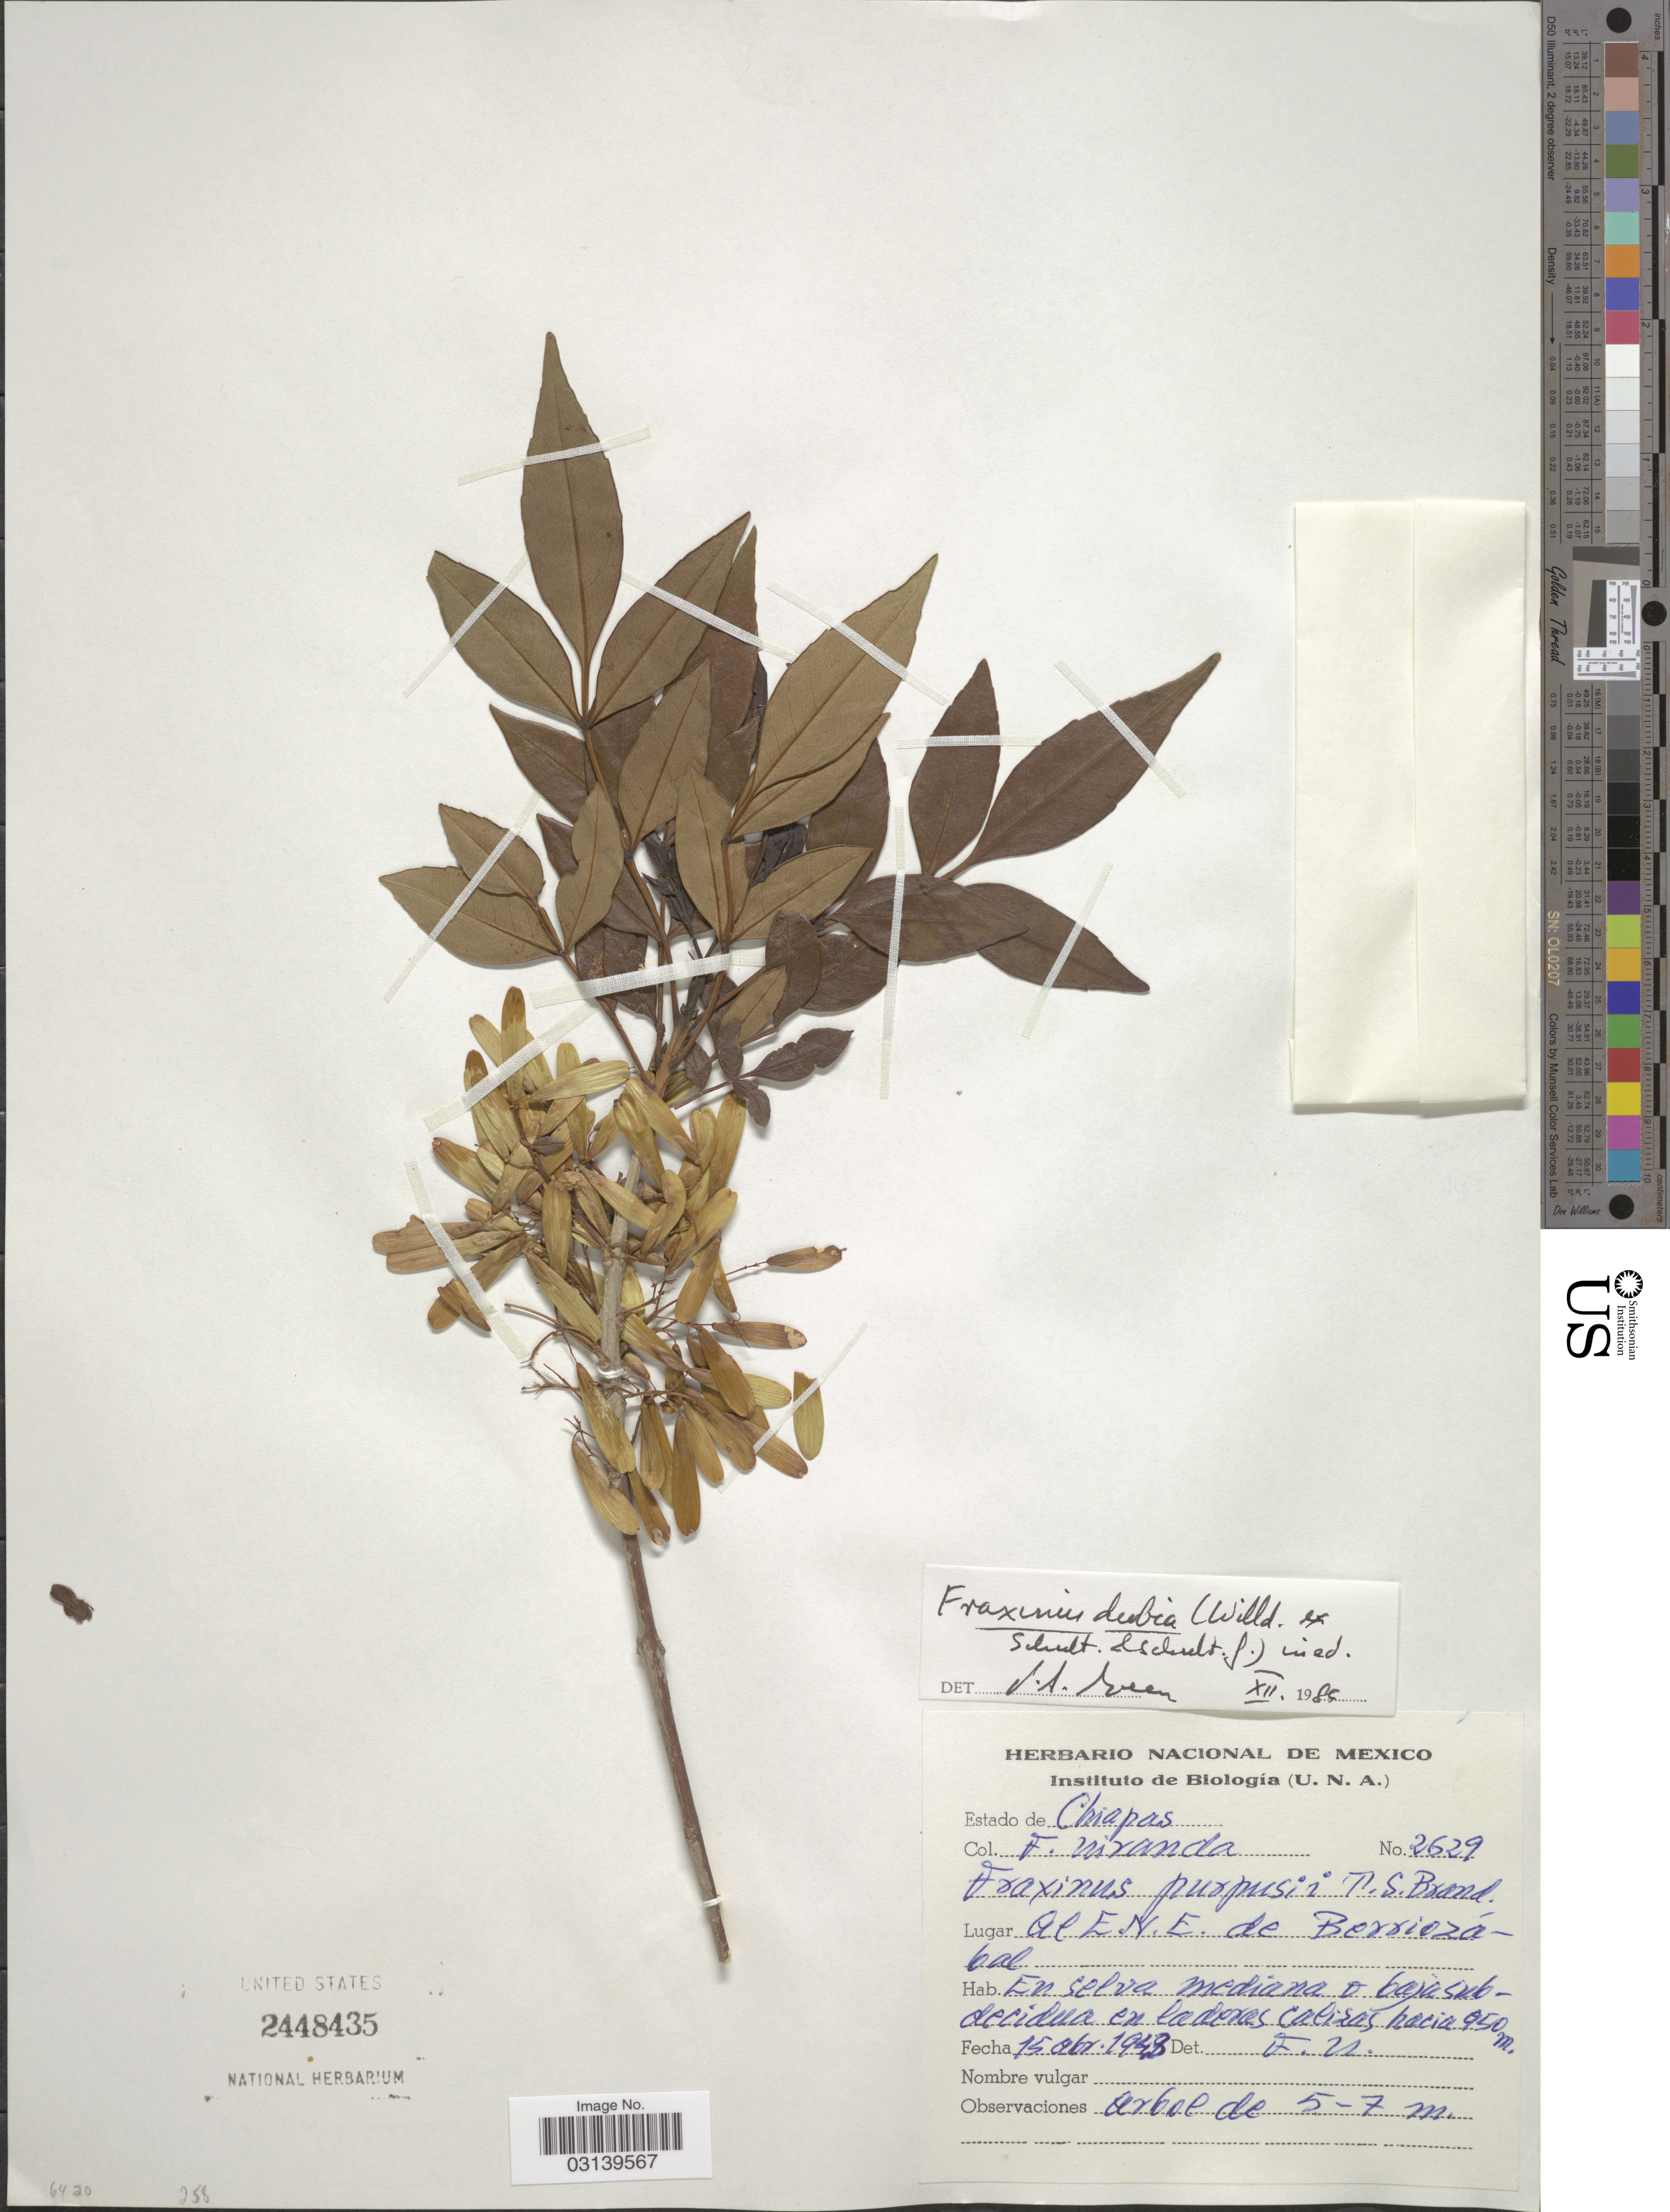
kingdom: Plantae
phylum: Tracheophyta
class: Magnoliopsida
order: Lamiales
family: Oleaceae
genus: Fraxinus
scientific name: Fraxinus dubia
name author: (Willd. ex Schult. & Schult. f.) P.S. Green & M. Nee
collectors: F. Miranda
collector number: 2629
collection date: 1943-10-15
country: Mexico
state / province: Chiapas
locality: Al E.N.E. de Berriozábal.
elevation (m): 950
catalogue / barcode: US 2448435